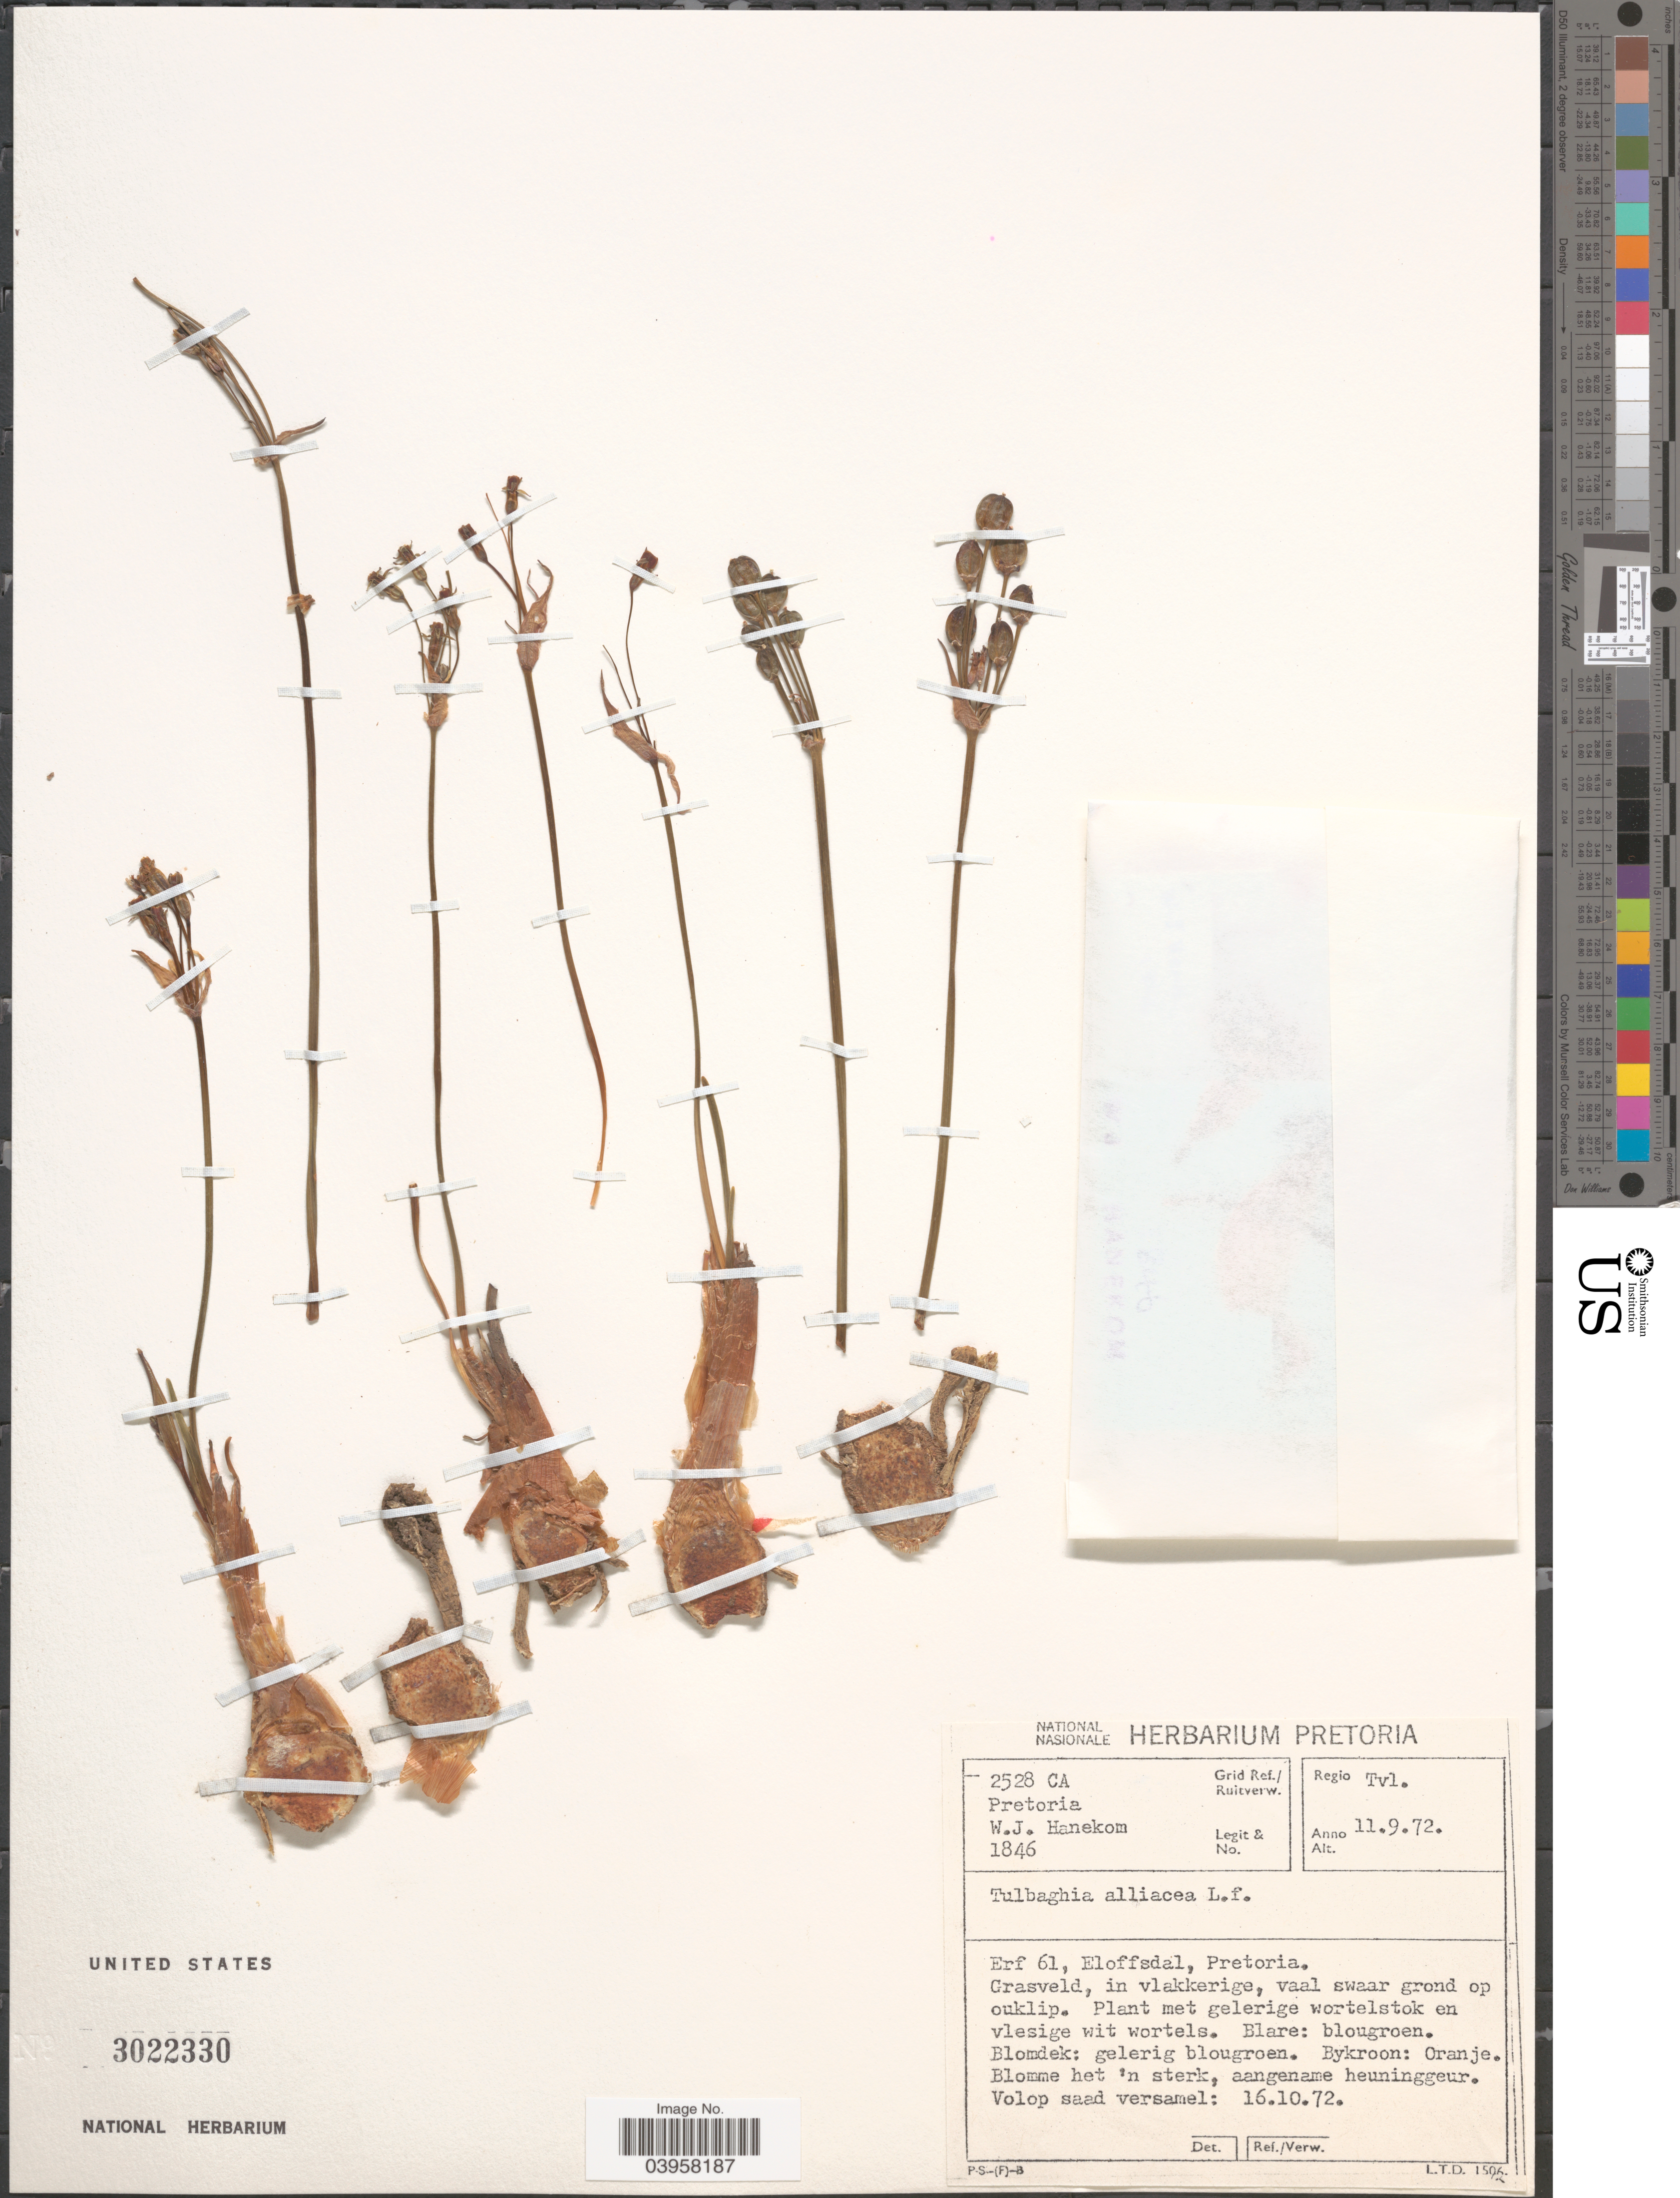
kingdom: Plantae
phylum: Tracheophyta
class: Liliopsida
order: Asparagales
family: Amaryllidaceae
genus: Tulbaghia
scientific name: Tulbaghia alliacea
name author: L. f.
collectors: W. Hanekom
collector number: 1846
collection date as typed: Transcribed d/m/y: 11/9/72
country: South Africa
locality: Grid.Ref./Ruitverw. 2528 CA Pretoria. Regio Tvl. Erf 61, Eloffsdal, Pretoria. Grasveld, in vlakkerige, vaal swaar grond op ouklip.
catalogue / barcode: US 3022330